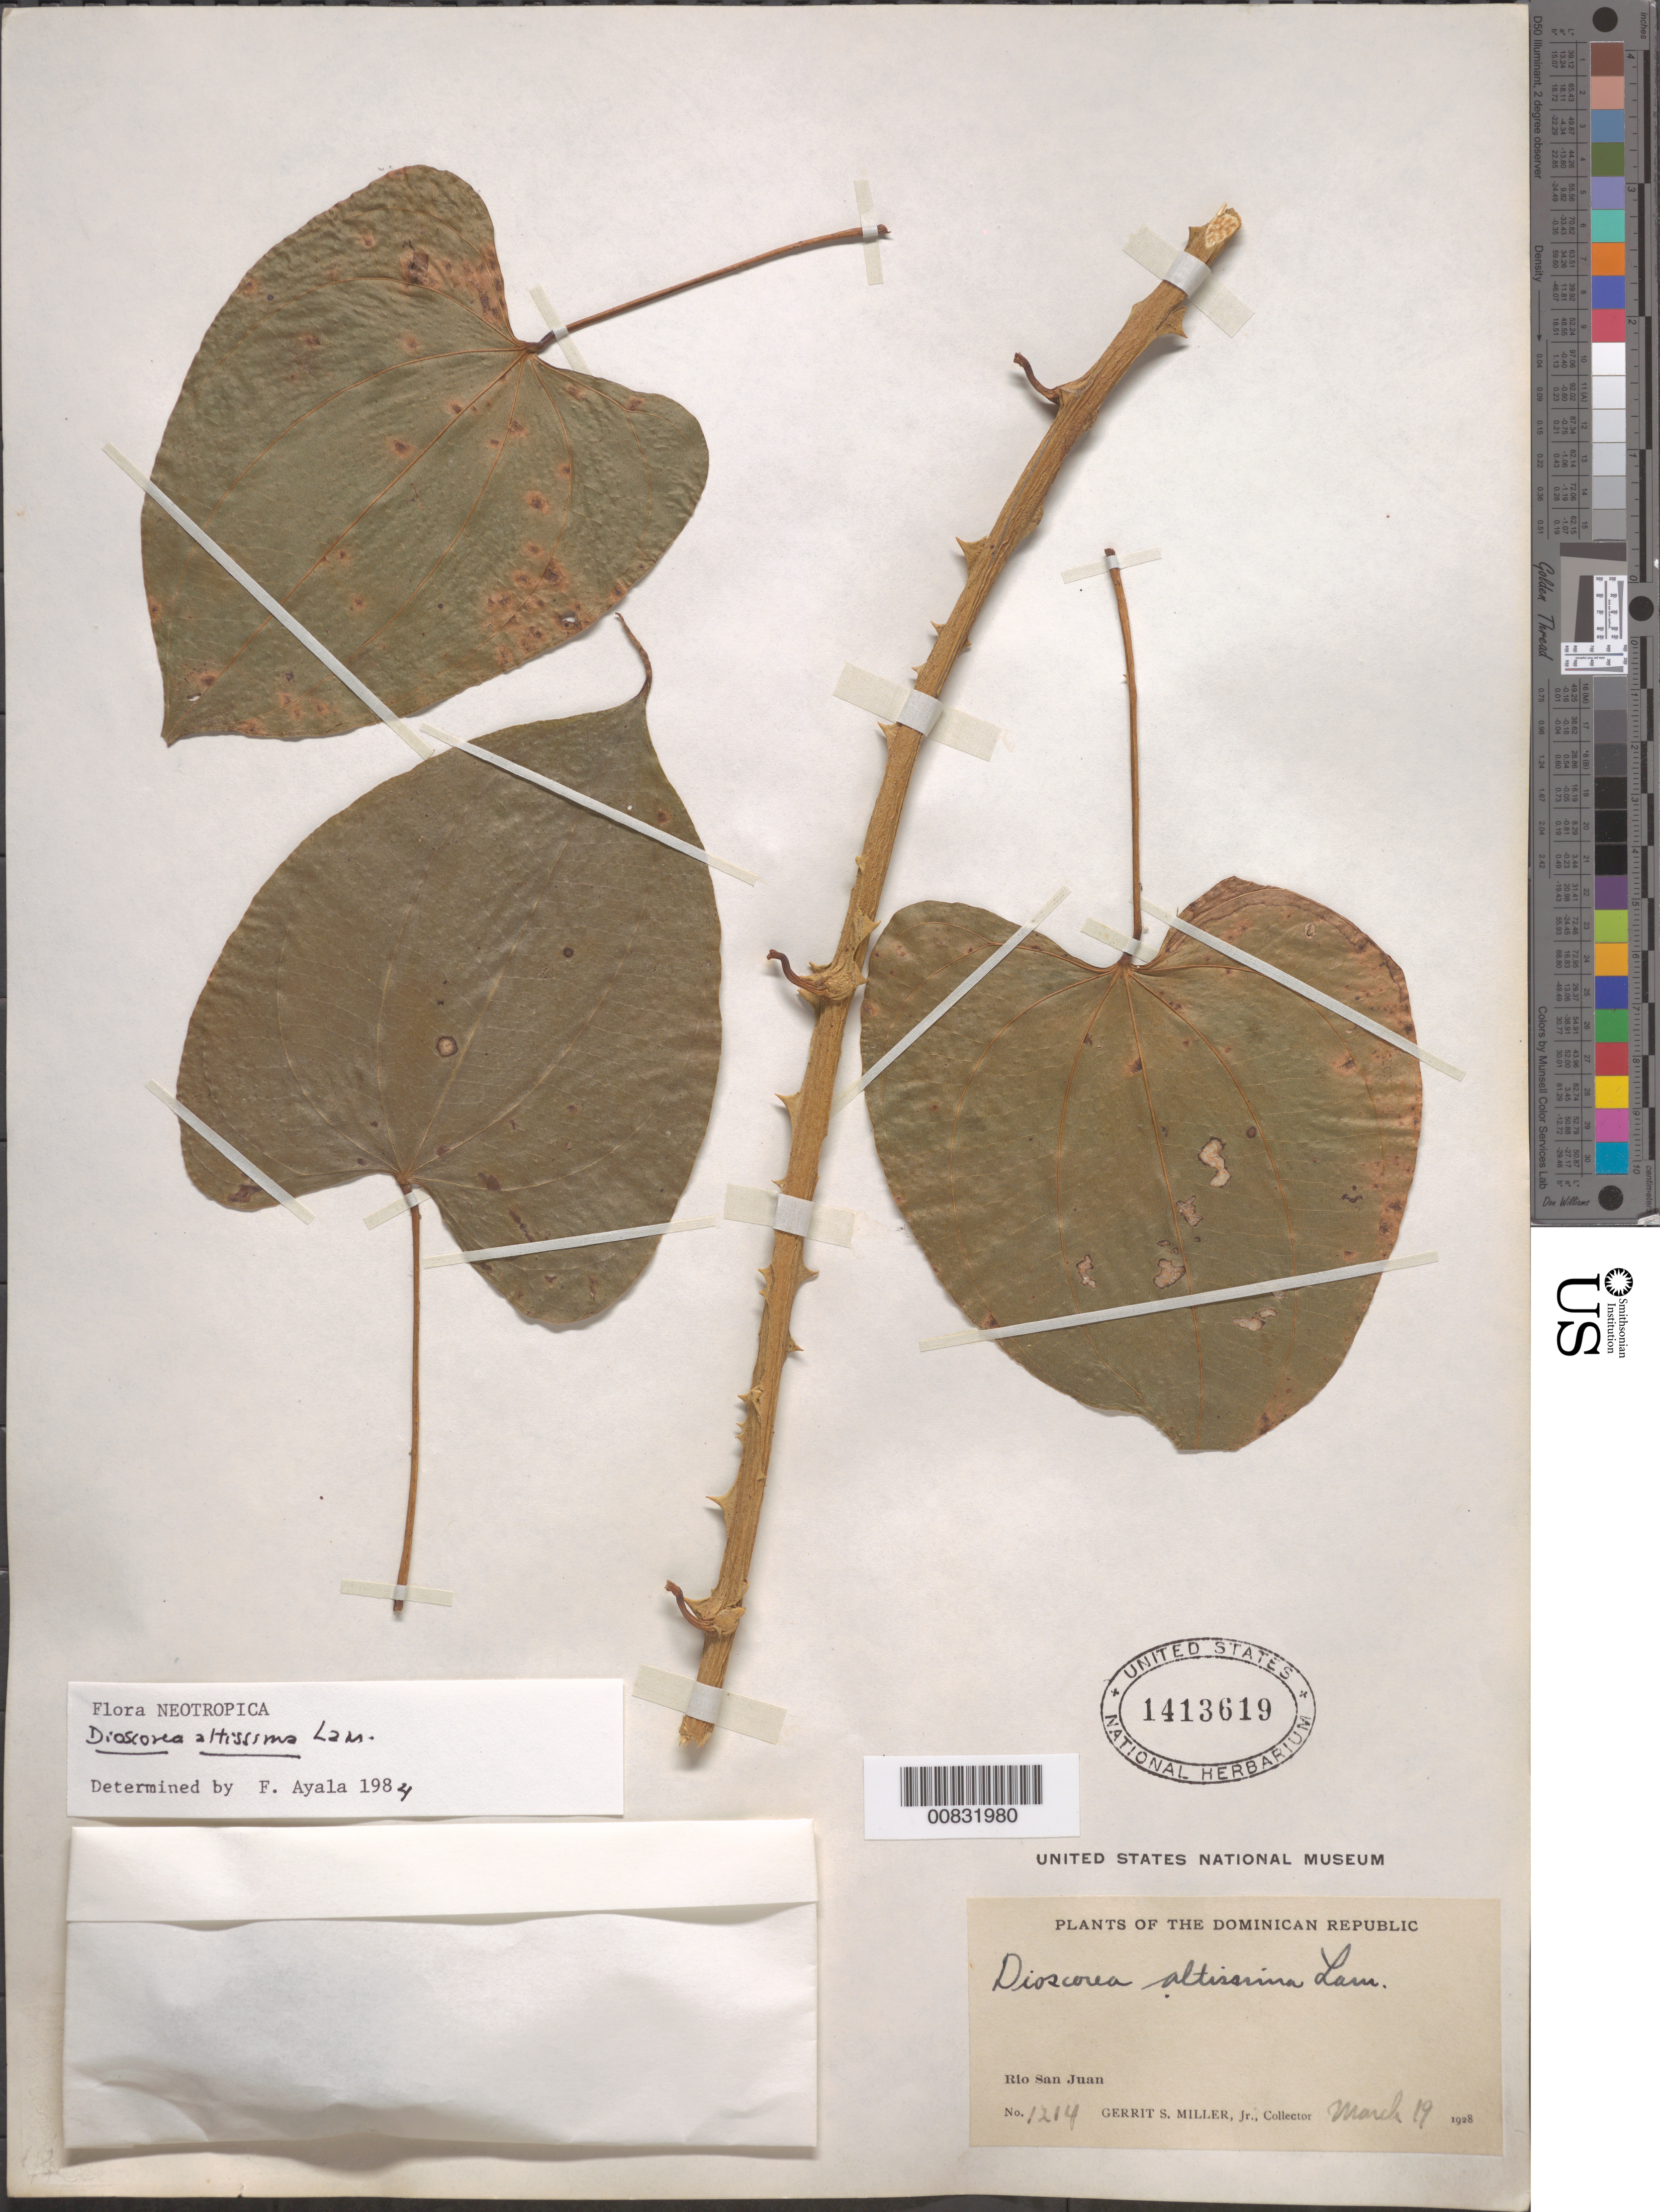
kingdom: Plantae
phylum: Tracheophyta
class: Liliopsida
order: Dioscoreales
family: Dioscoreaceae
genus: Dioscorea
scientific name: Dioscorea altissima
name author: Lam.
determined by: Ayala F., Franklin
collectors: G. S. Miller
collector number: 1214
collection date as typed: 19 Mar 1928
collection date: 1928-03-19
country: Dominican Republic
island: Hispaniola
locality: Río San Juan.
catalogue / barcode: US 1413619